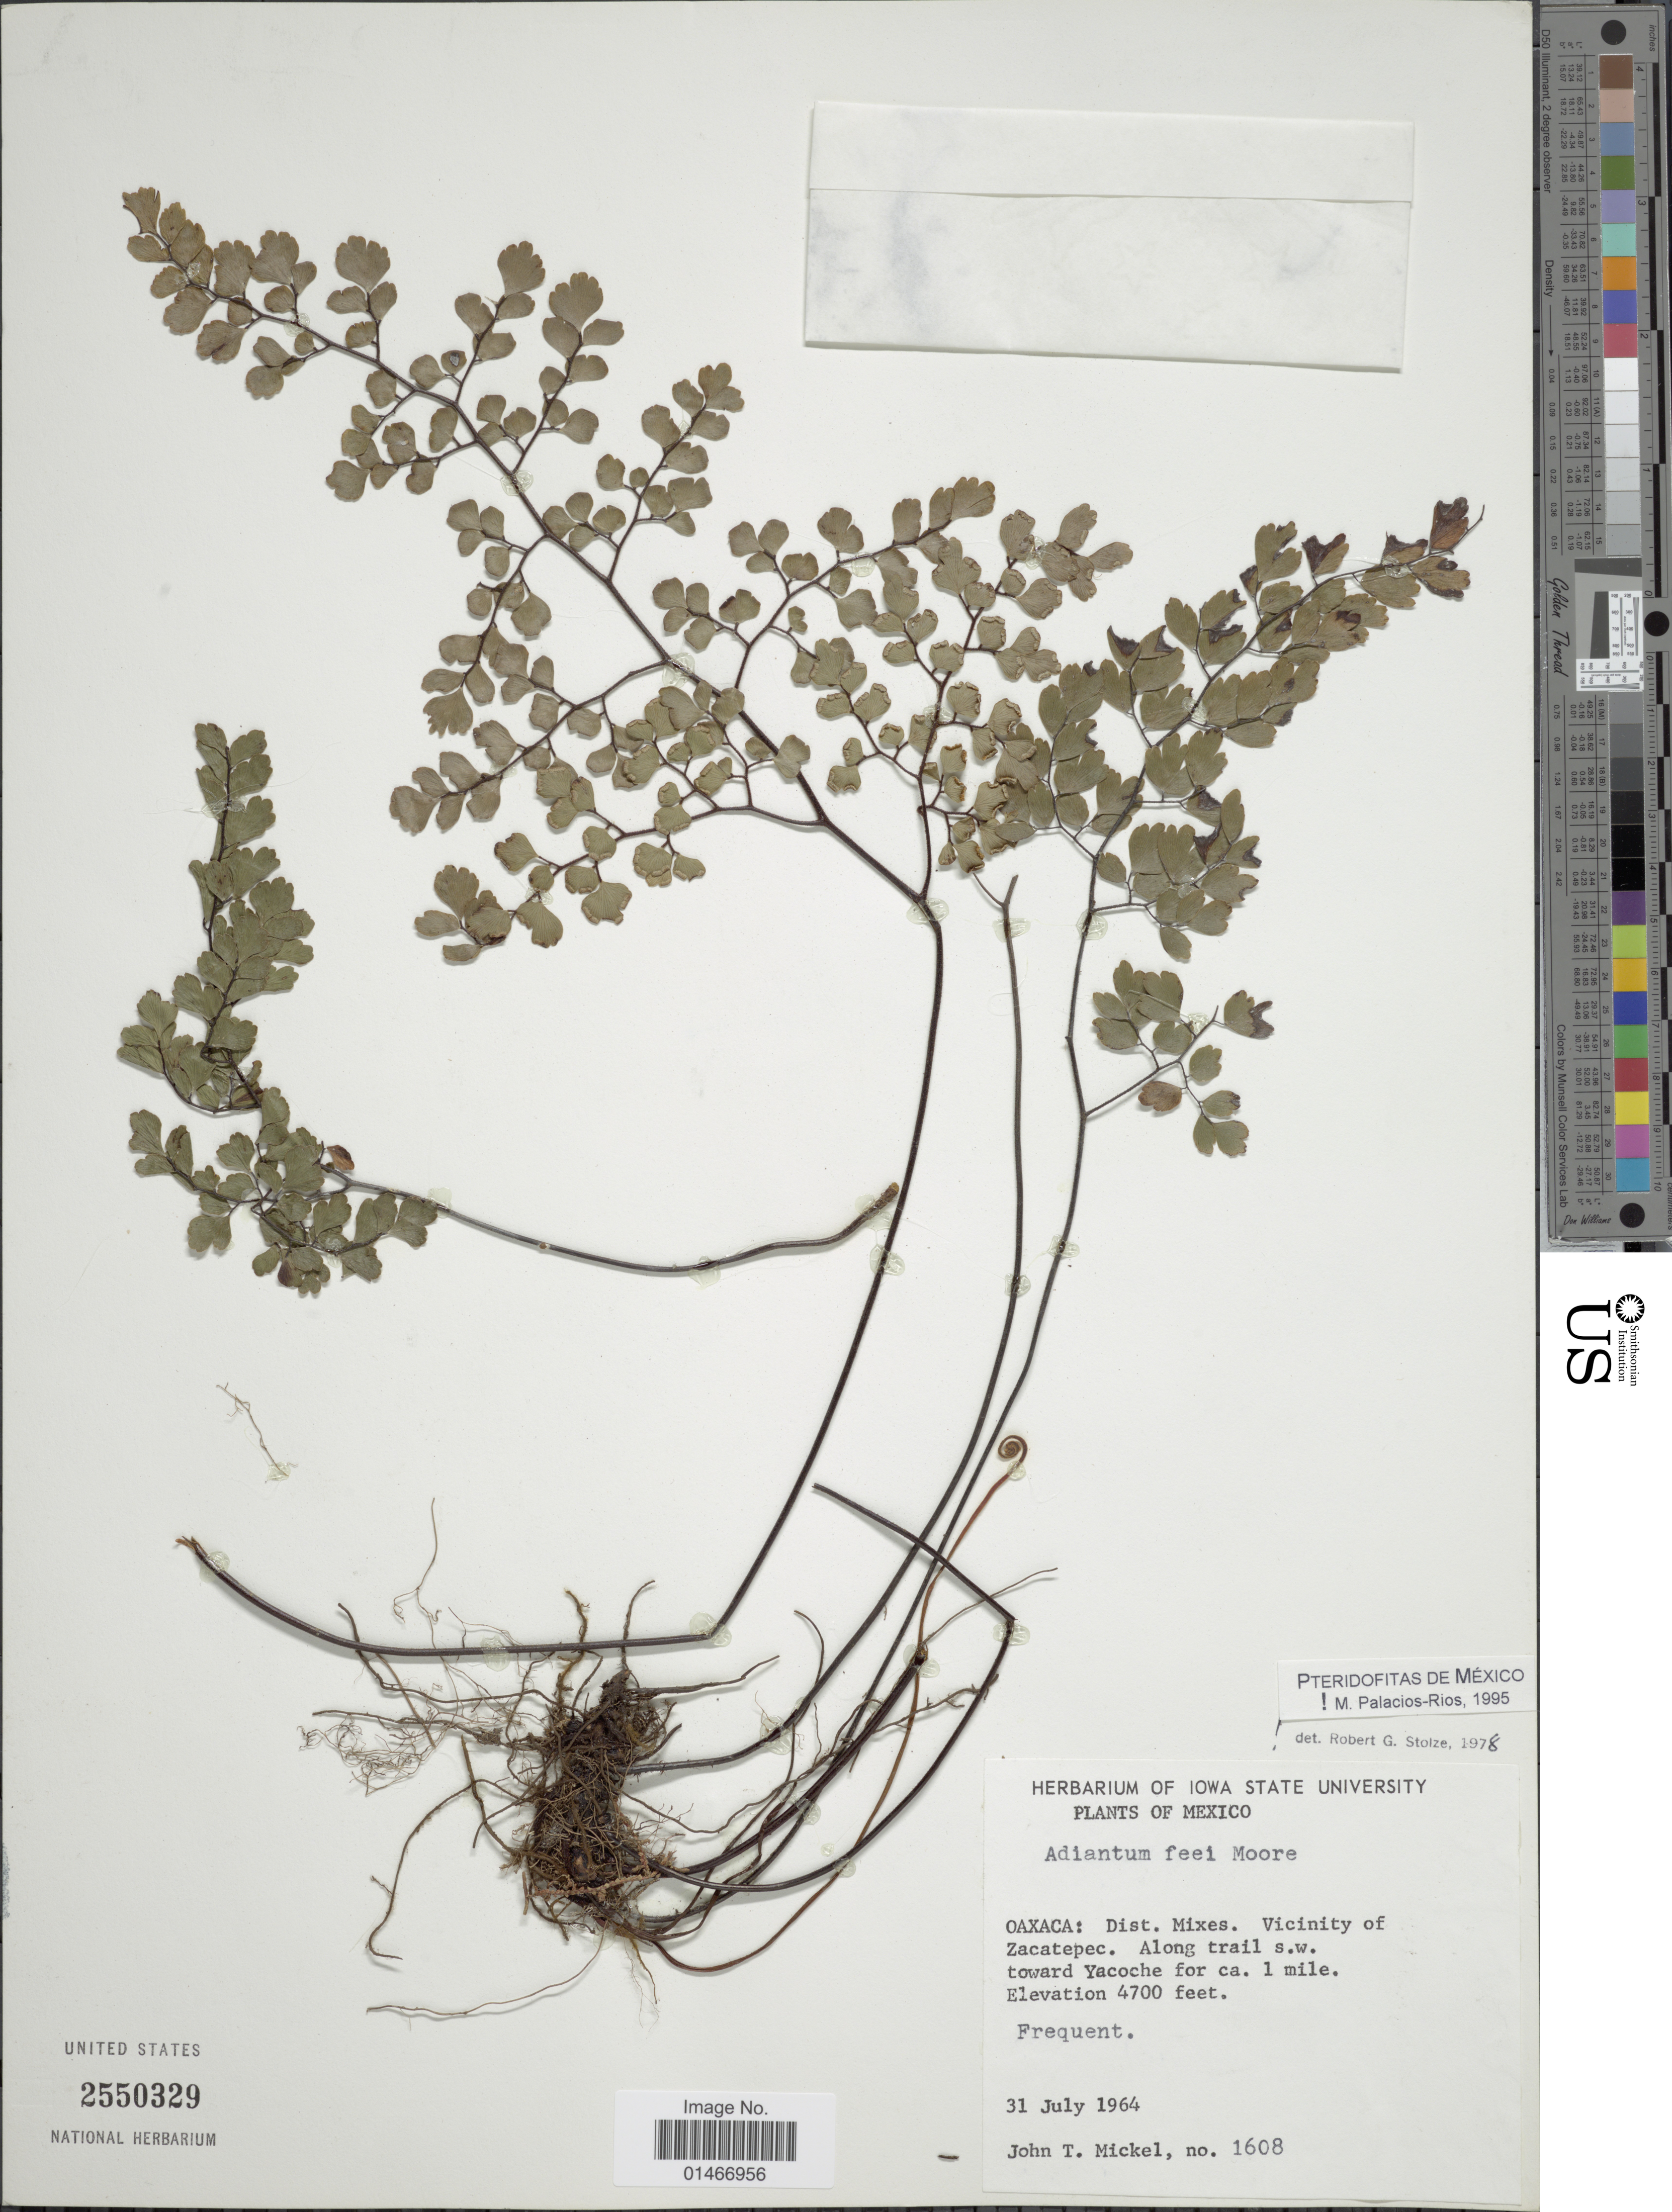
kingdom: Plantae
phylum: Tracheophyta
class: Polypodiopsida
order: Polypodiales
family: Pteridaceae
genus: Adiantum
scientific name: Adiantum feei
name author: T. Moore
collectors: J. T. Mickel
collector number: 1608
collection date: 1964-07-31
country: Mexico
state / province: Oaxaca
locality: Dist. Mixes. Vicinity of Zacatepec. Along trail s.w. toward Yacoche for ca. 1 mile.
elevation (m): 1433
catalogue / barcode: US 2550329